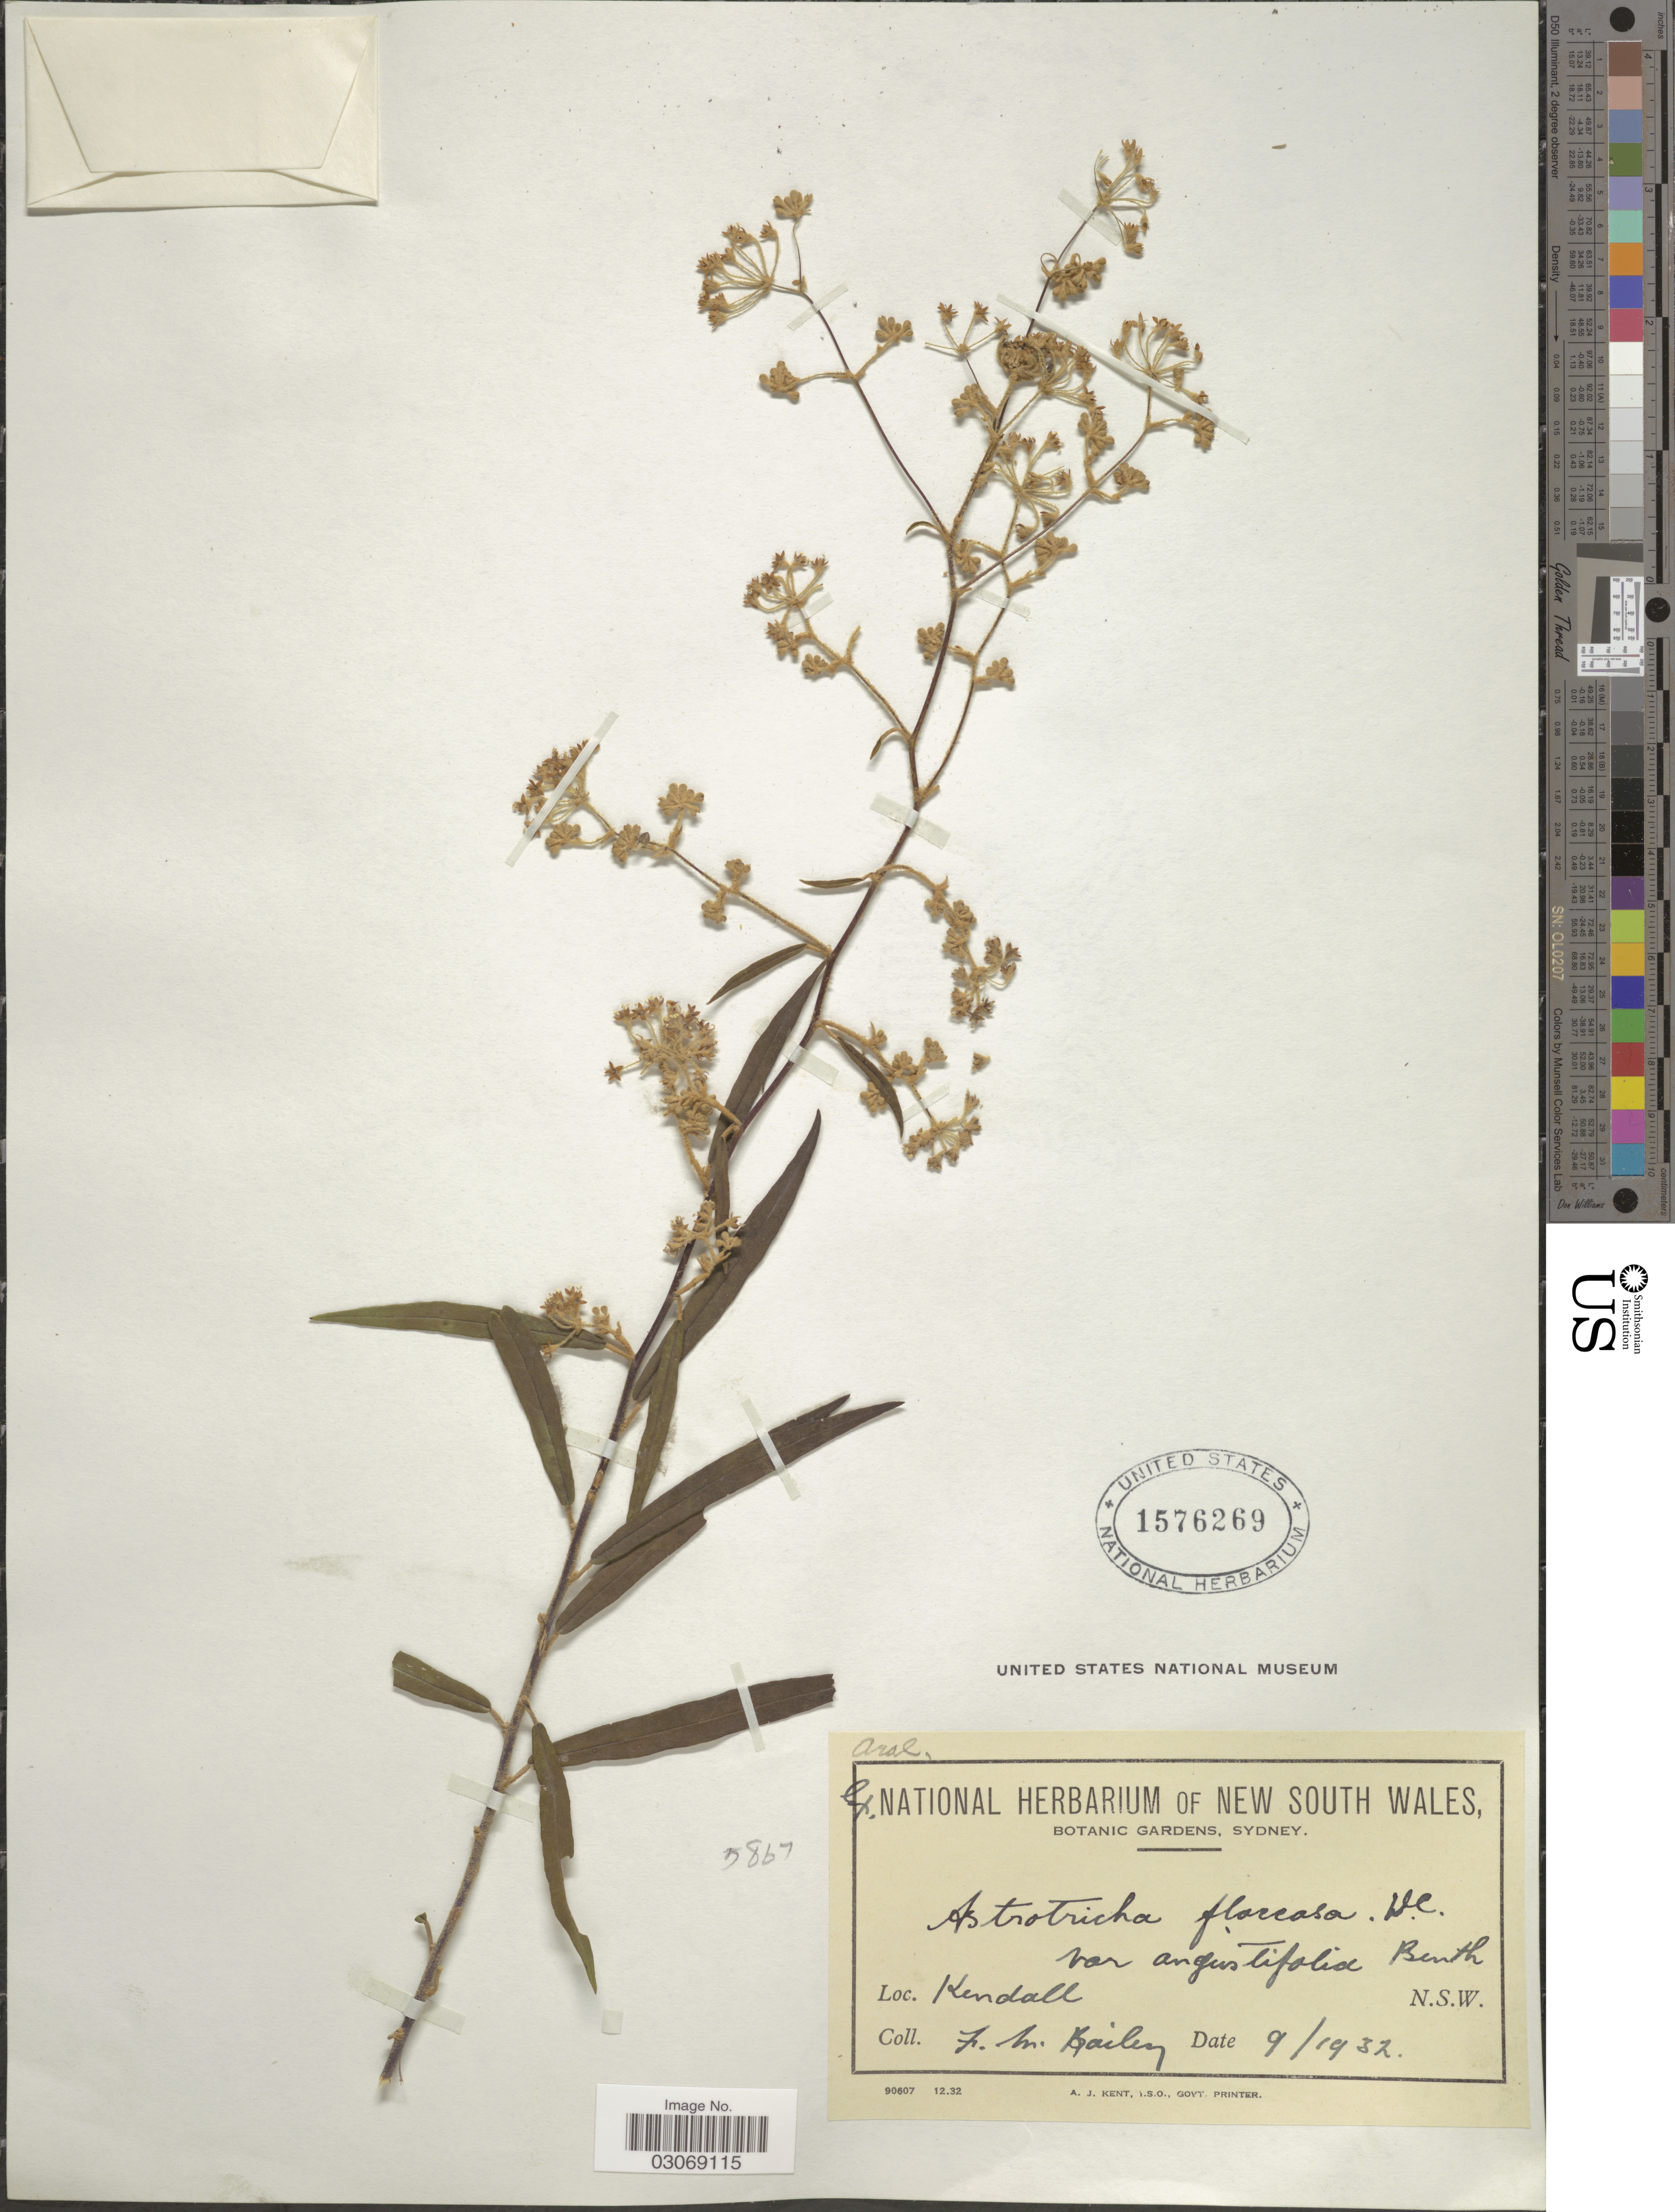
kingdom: Plantae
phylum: Tracheophyta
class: Magnoliopsida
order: Apiales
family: Araliaceae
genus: Astrotricha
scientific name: Astrotricha floccosa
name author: DC.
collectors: F. M. Bailey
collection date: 1932-09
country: Australia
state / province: New South Wales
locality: Kendall.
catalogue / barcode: US 1576269